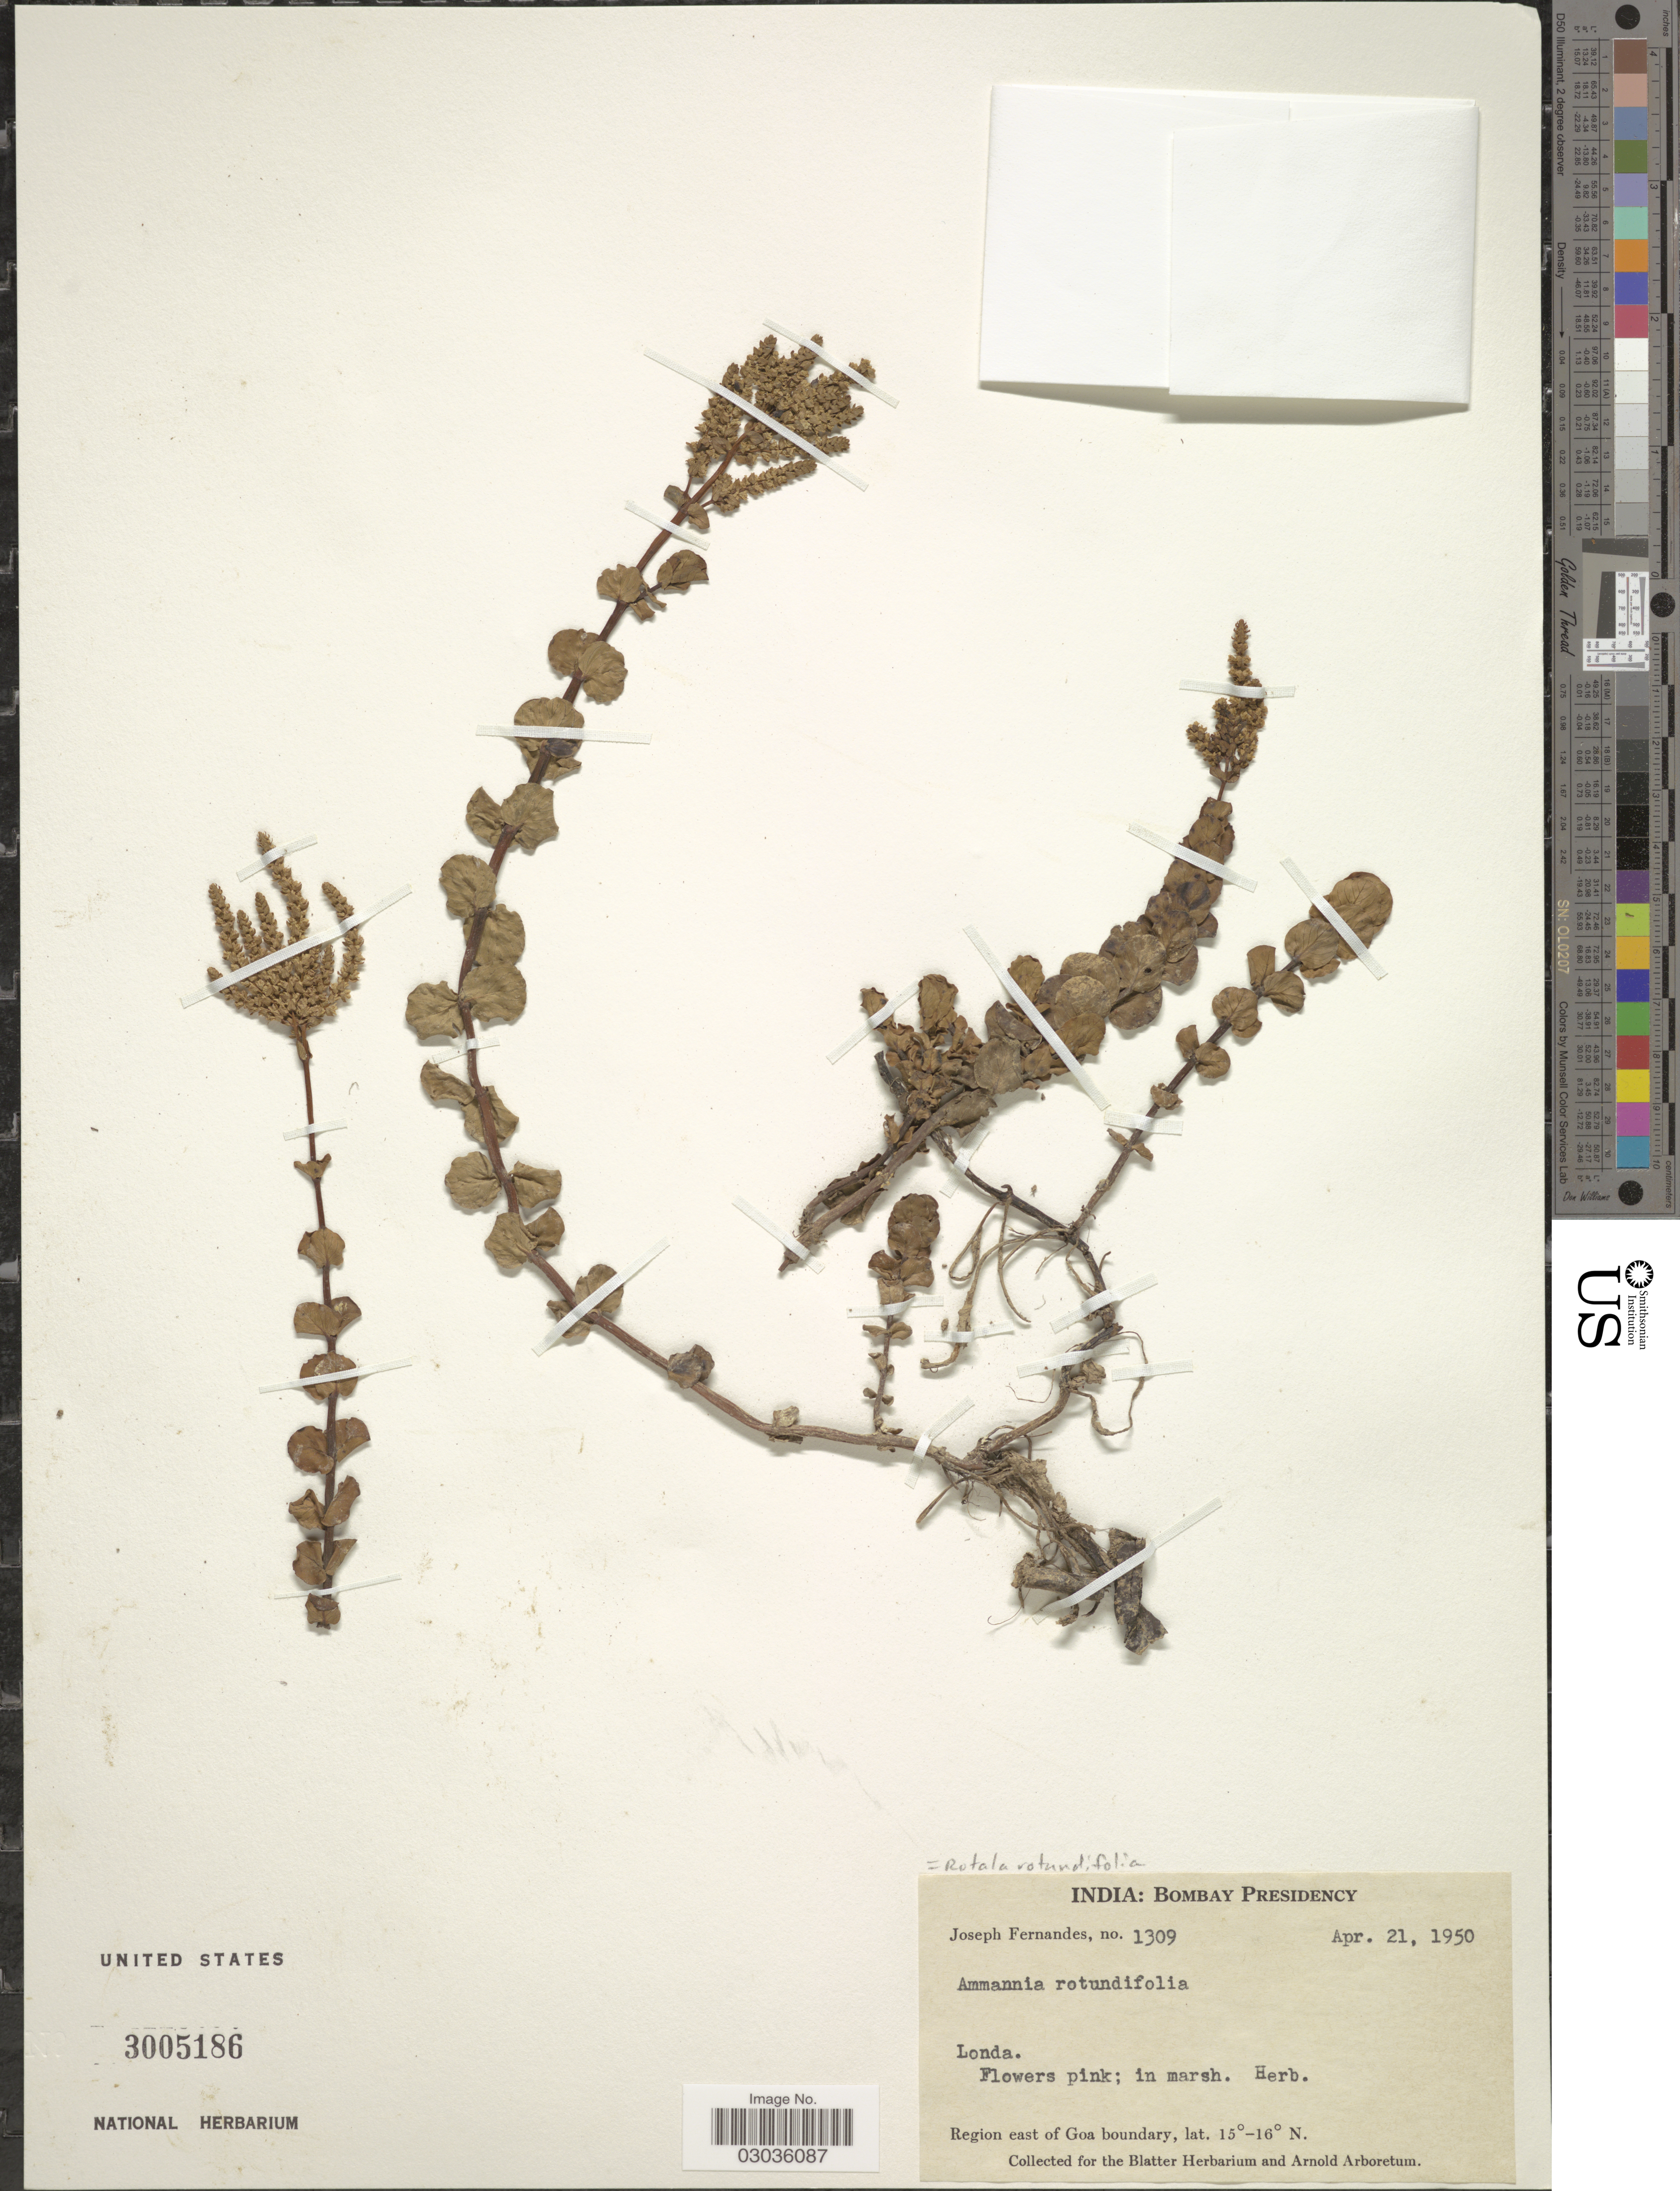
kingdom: Plantae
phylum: Tracheophyta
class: Magnoliopsida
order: Myrtales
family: Lythraceae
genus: Rotala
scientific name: Rotala rotundifolia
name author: (Buch.-Ham. & Roxb.) Koehne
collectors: J. Fernandes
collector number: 1309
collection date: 1950-04-21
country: India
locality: Bombay Presidency, Region east of Goa boundary.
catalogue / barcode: US 3005186